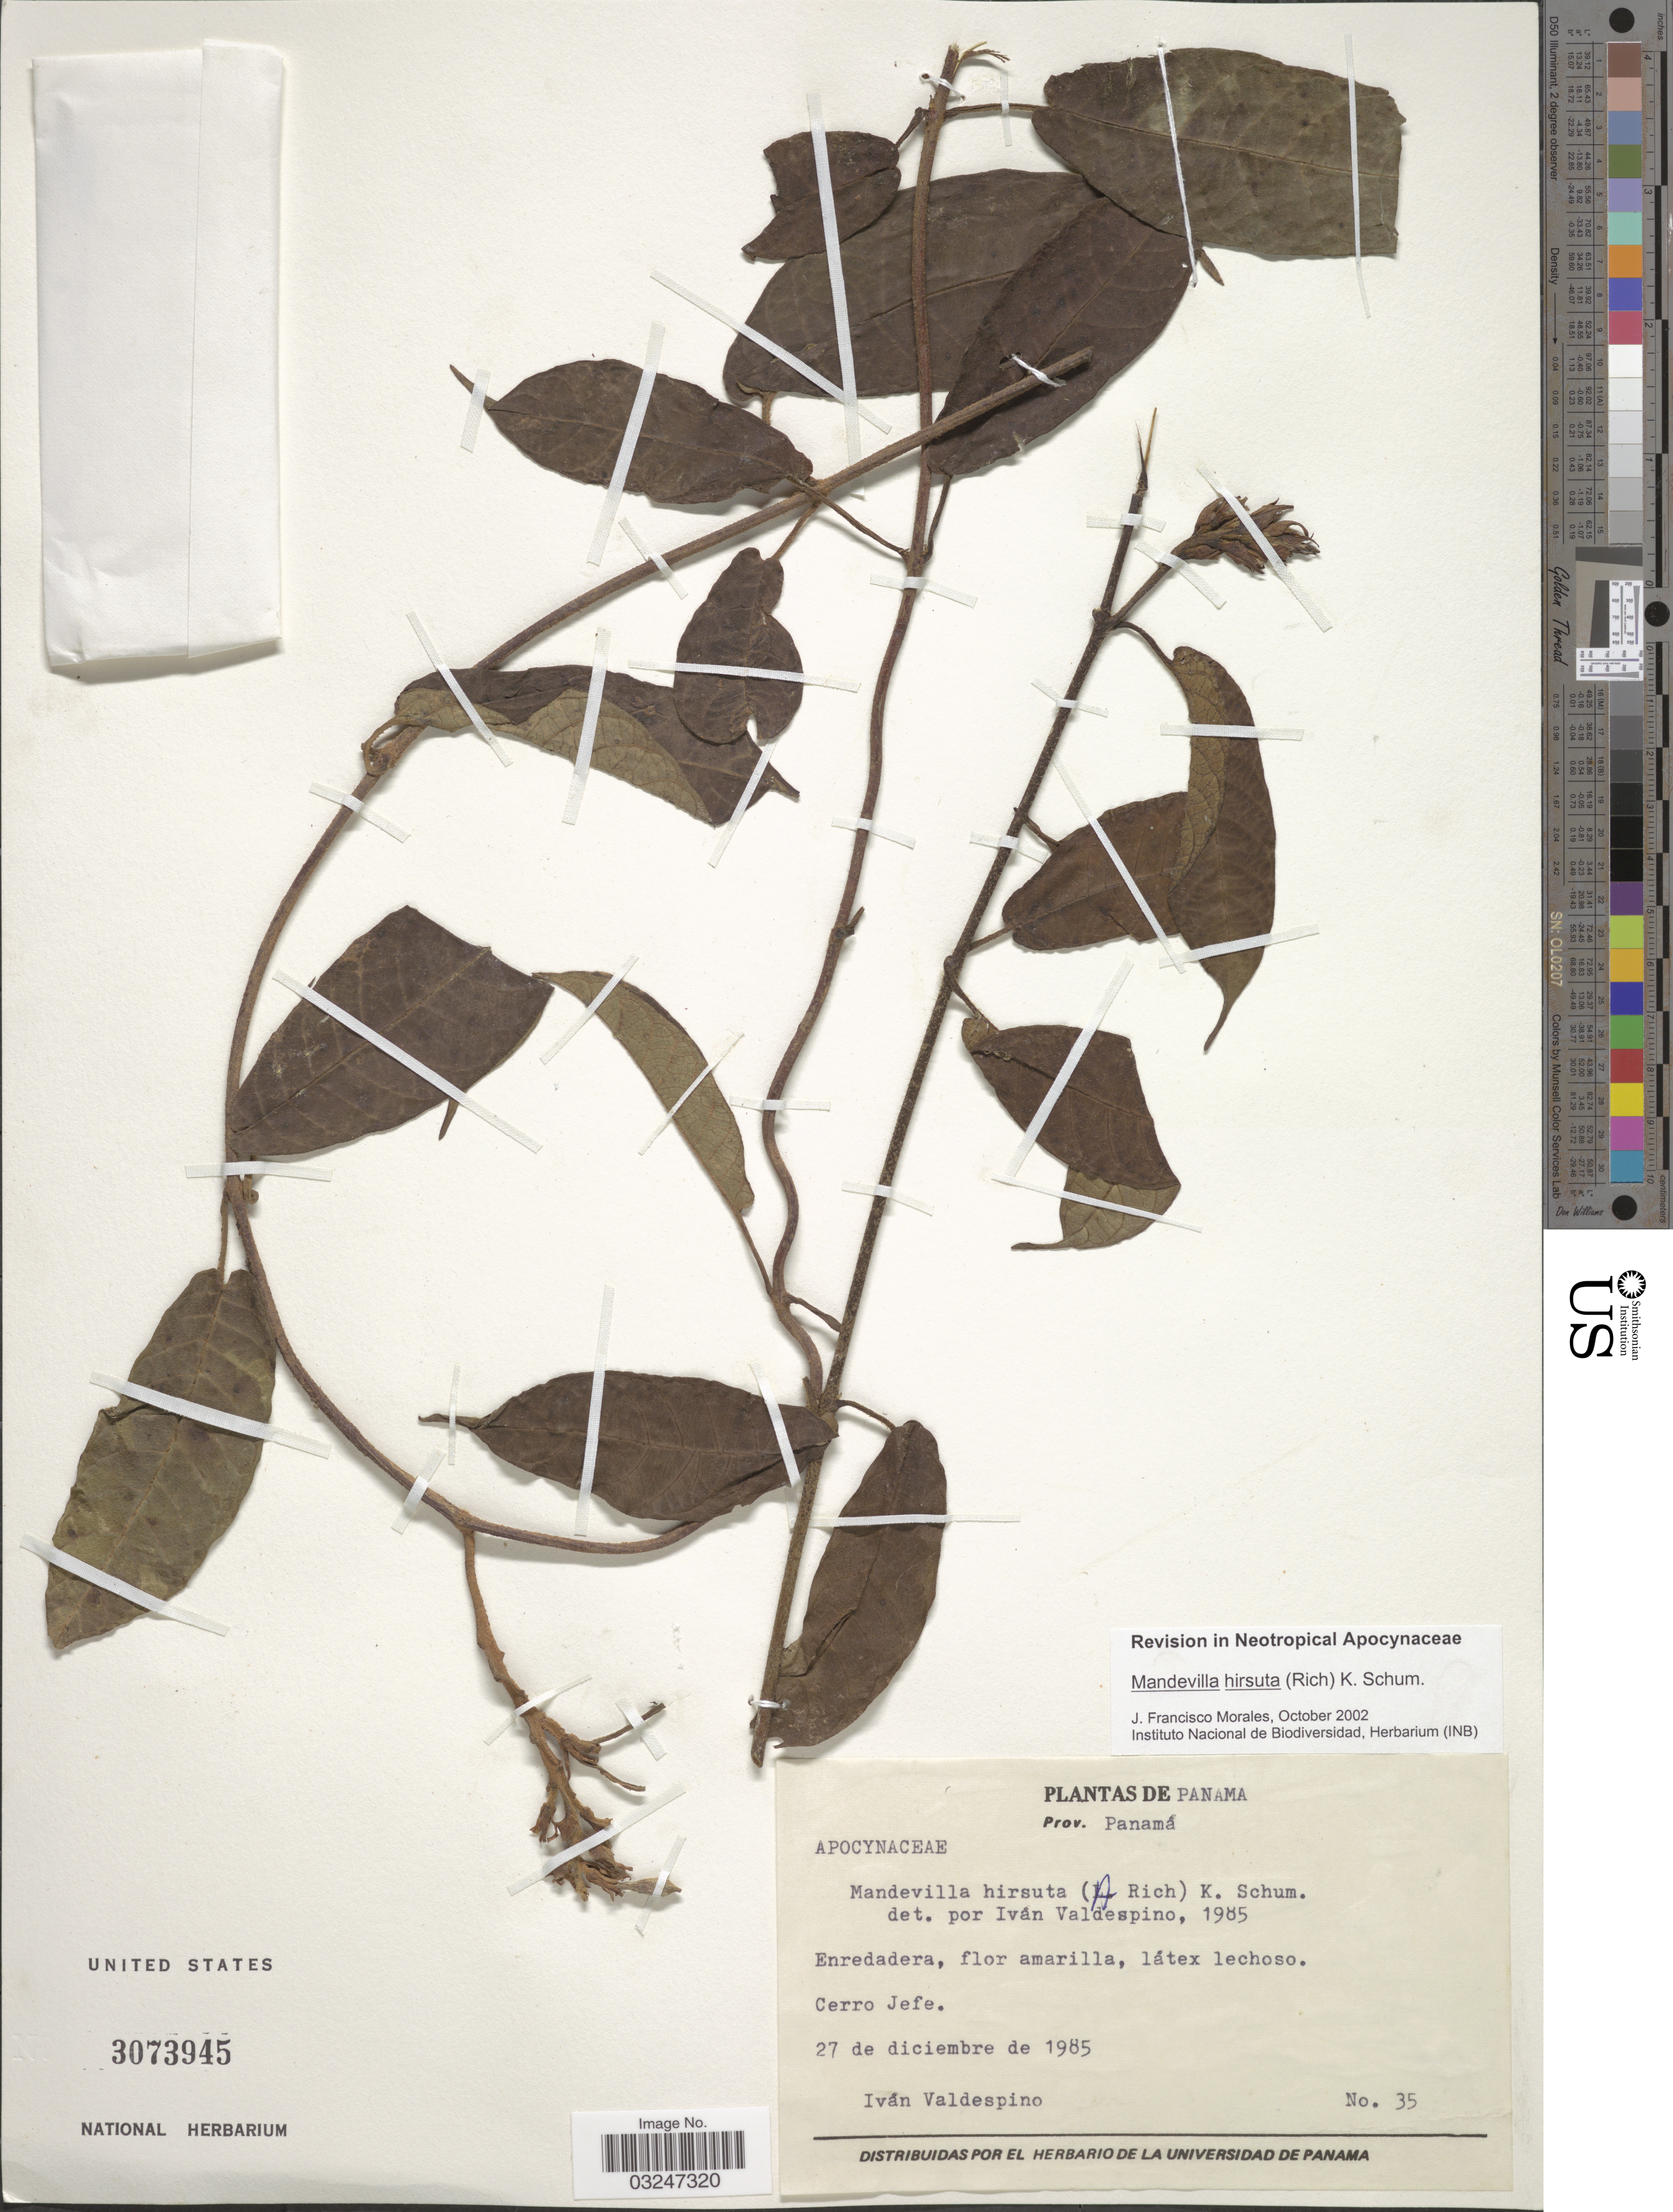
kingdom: Plantae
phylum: Tracheophyta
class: Magnoliopsida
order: Gentianales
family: Apocynaceae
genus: Mandevilla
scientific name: Mandevilla hirsuta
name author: (Rich.) K. Schum.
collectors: I. Valdespino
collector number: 35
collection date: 1985-12-27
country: Panama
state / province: Panamá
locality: Prov. Panamá. Cerro Jefe.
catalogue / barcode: US 3073945